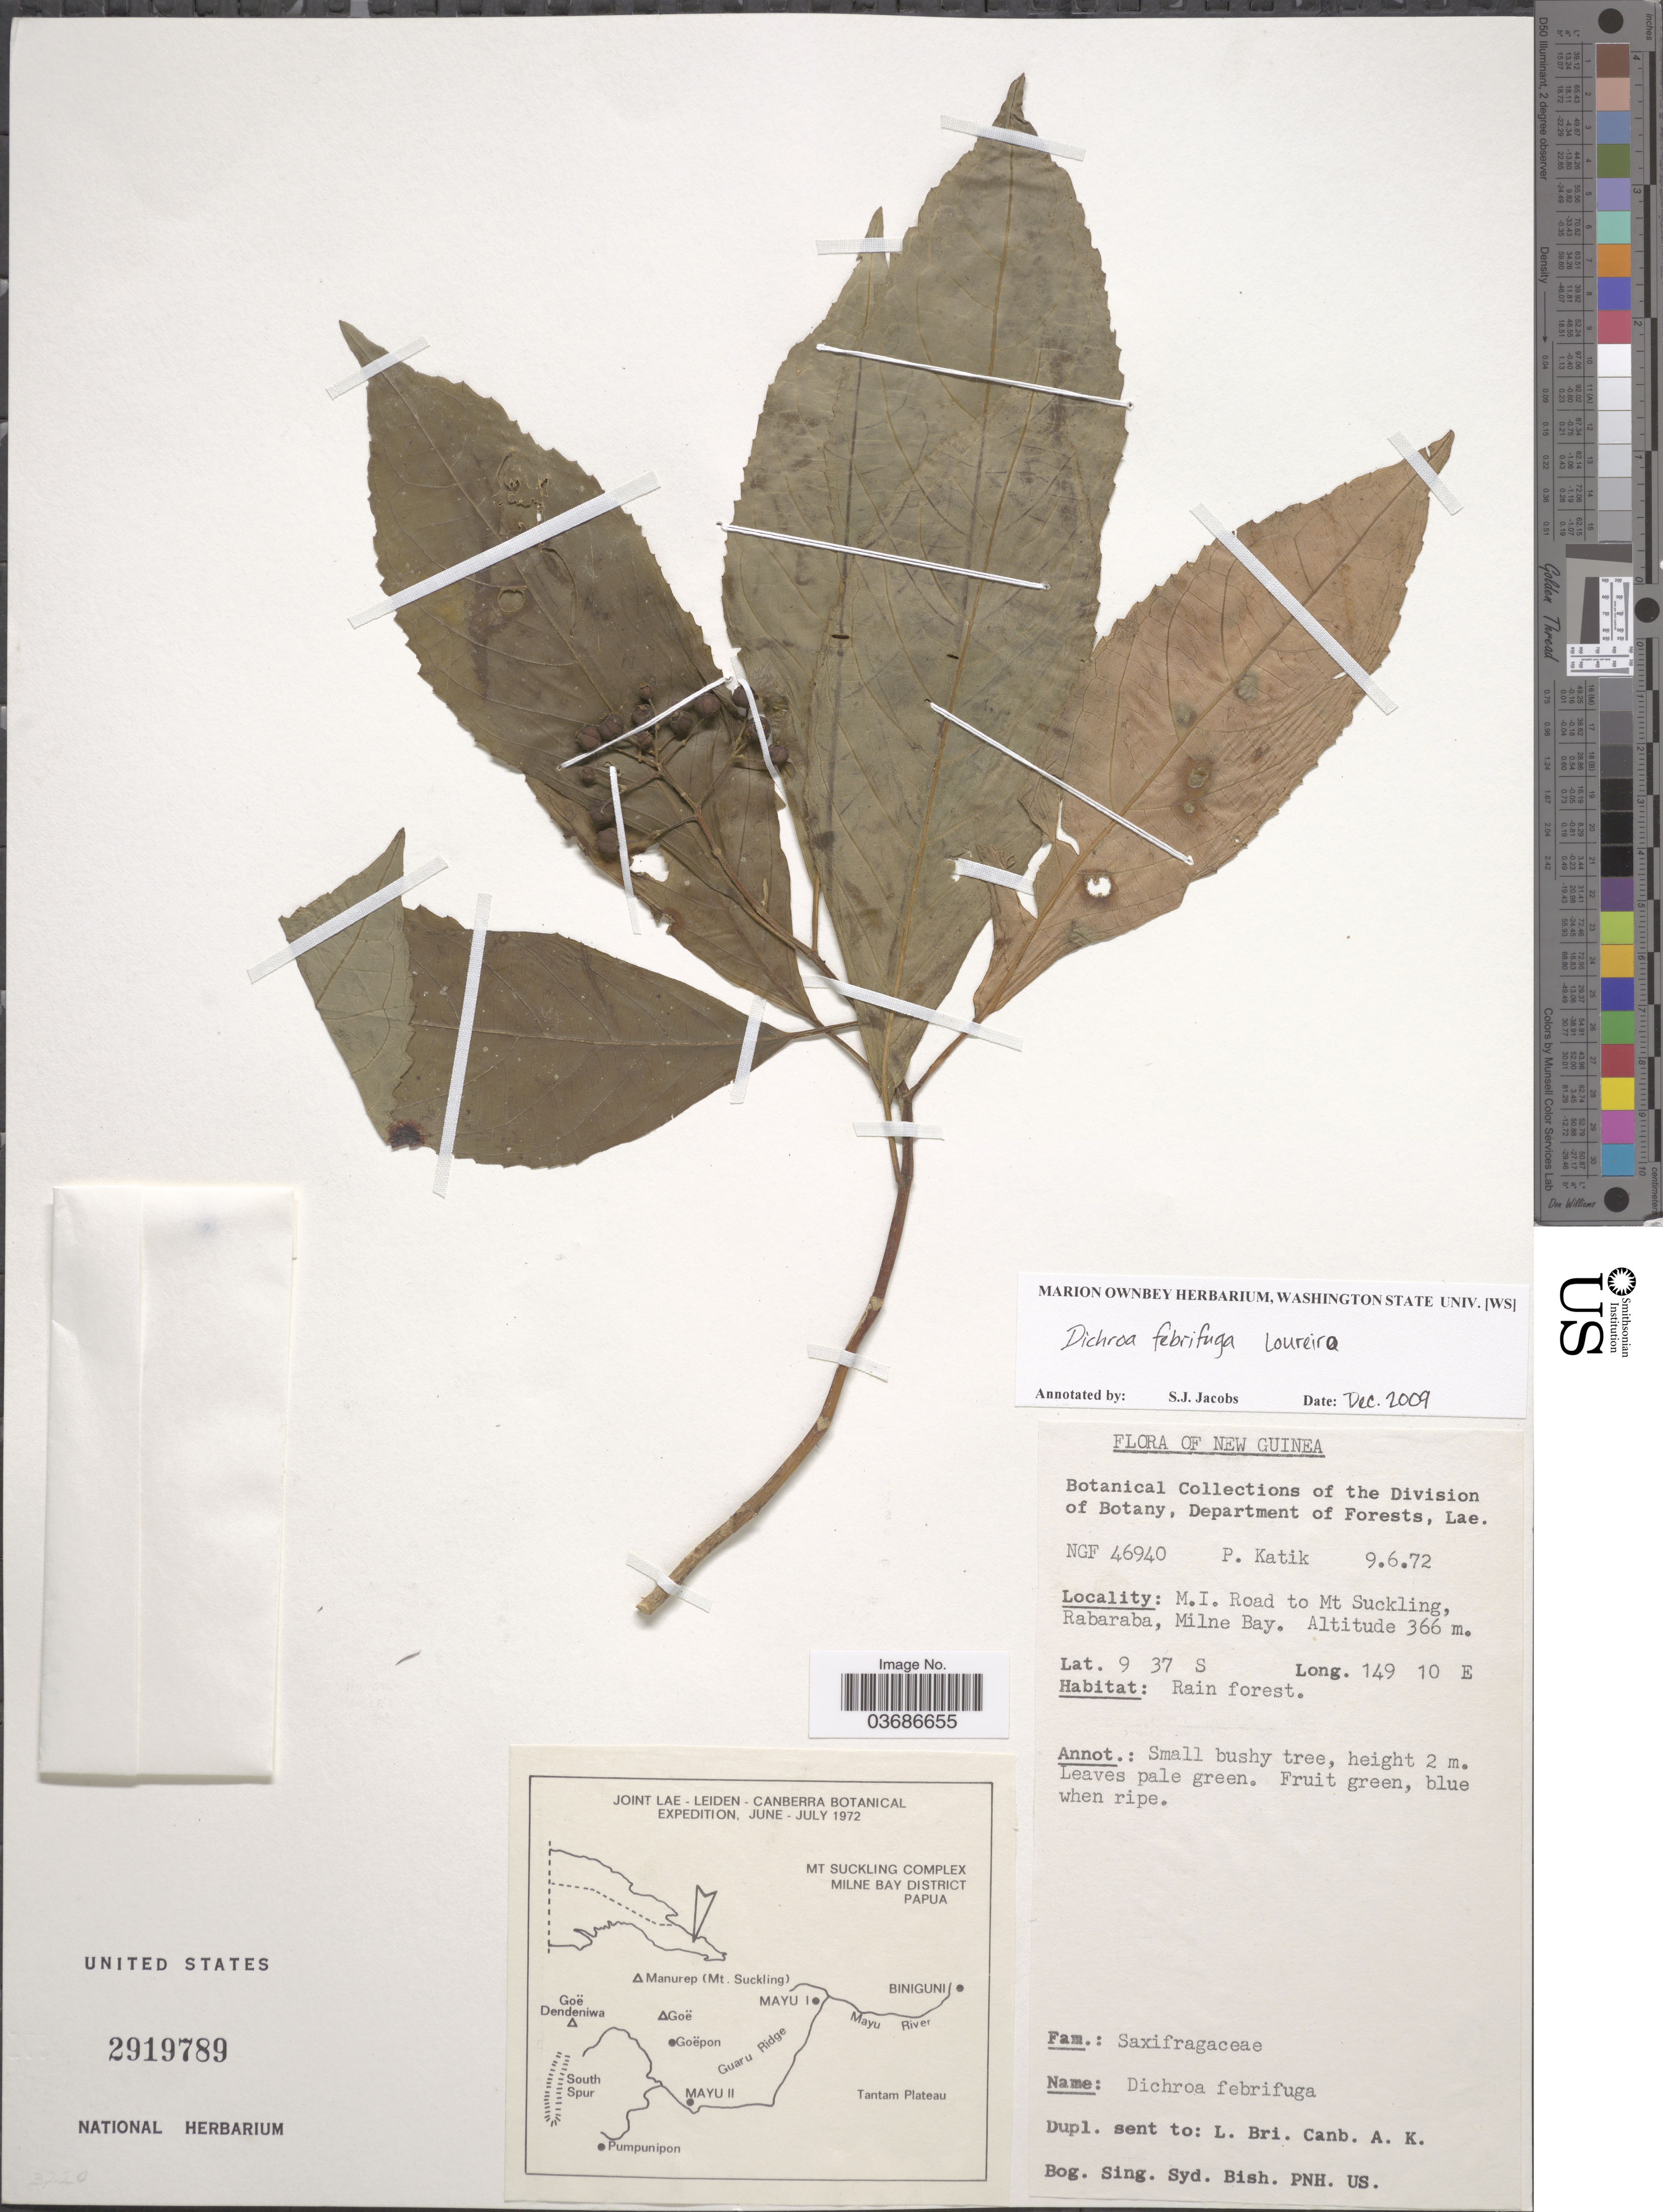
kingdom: Plantae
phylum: Tracheophyta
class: Magnoliopsida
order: Cornales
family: Hydrangeaceae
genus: Hydrangea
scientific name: Hydrangea febrifuga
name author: (Lour.) Y. De Smet & C. Granados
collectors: P. Katik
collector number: NGF 46940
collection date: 1972-06-09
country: Papua New Guinea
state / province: Milne Bay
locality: New Guinea. M.I. Road to Mt. Suckling, Rabaraba, Milne Bay. Joint Lae - Leiden - Canberra Botanical Expedition, June - July 1972.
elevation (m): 366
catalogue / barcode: US 2919789